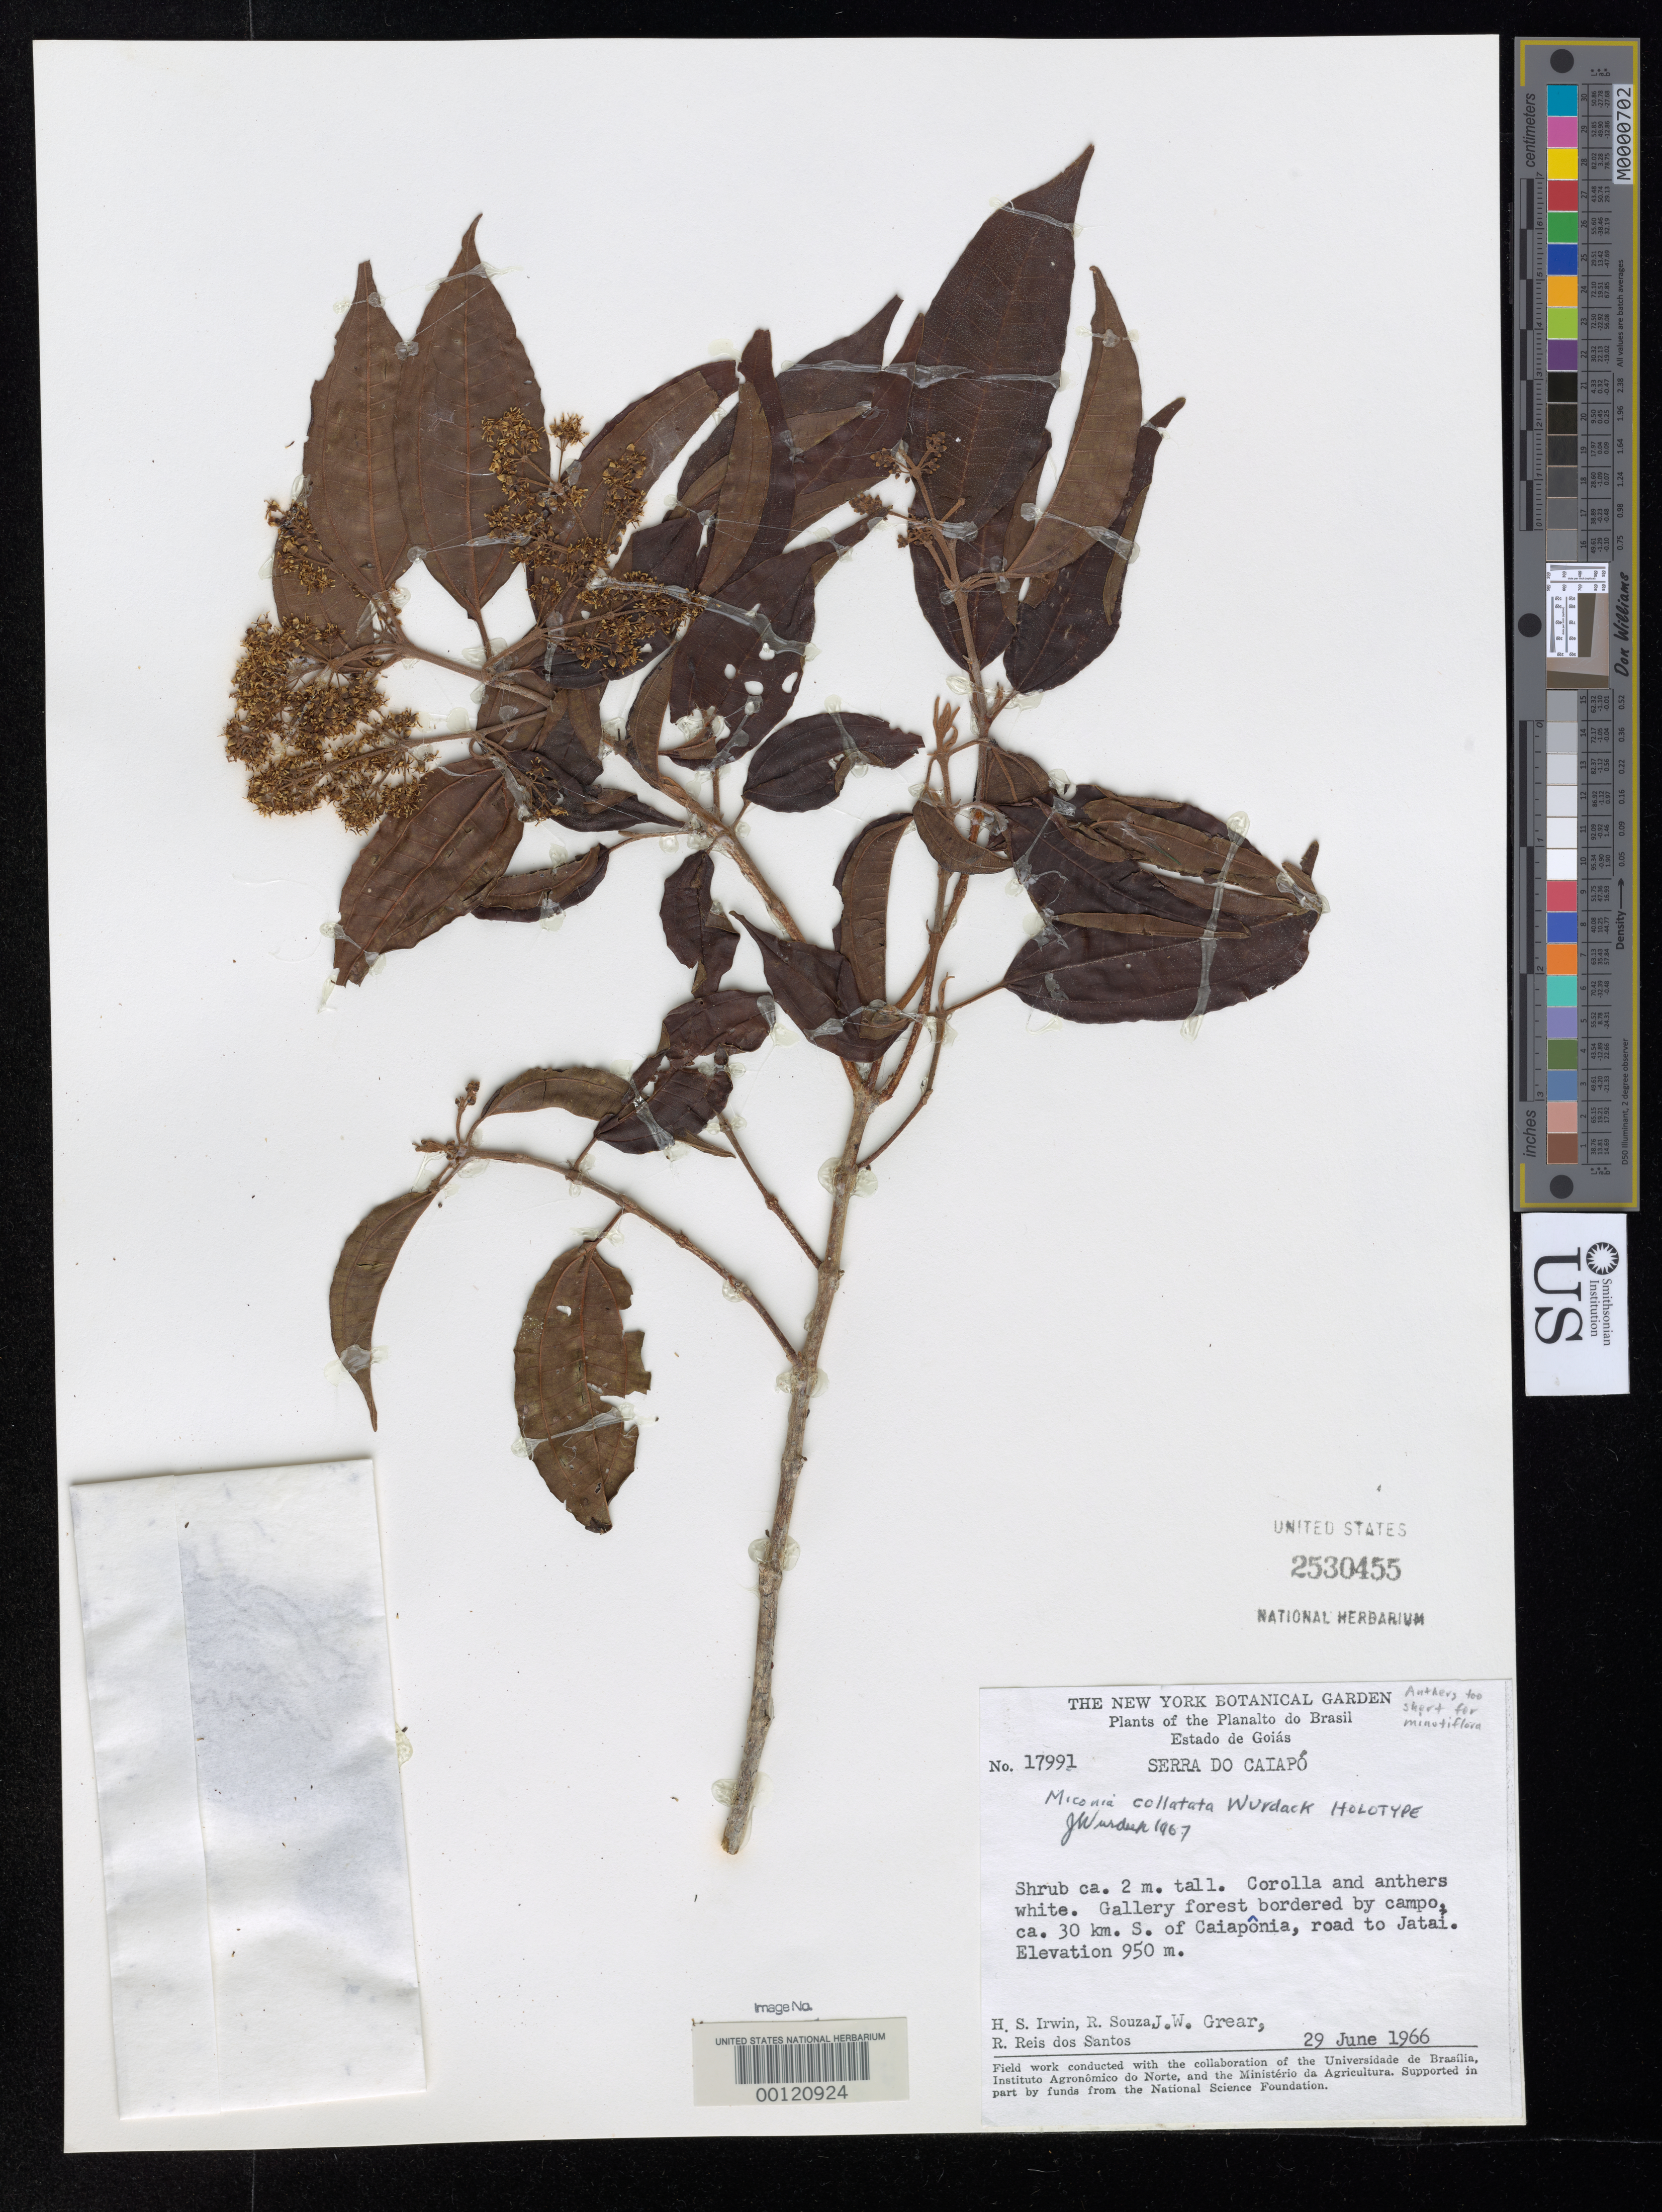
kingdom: Plantae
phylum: Tracheophyta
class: Magnoliopsida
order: Myrtales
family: Melastomataceae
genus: Miconia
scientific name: Miconia collatata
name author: Wurdack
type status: Holotype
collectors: H. Irwin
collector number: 17991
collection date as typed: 29 Jun 1966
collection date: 1966-06-29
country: Brazil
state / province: Goiás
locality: Inter Porto Imperial et Lunie, ad flum Tocantins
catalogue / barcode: US 2530455